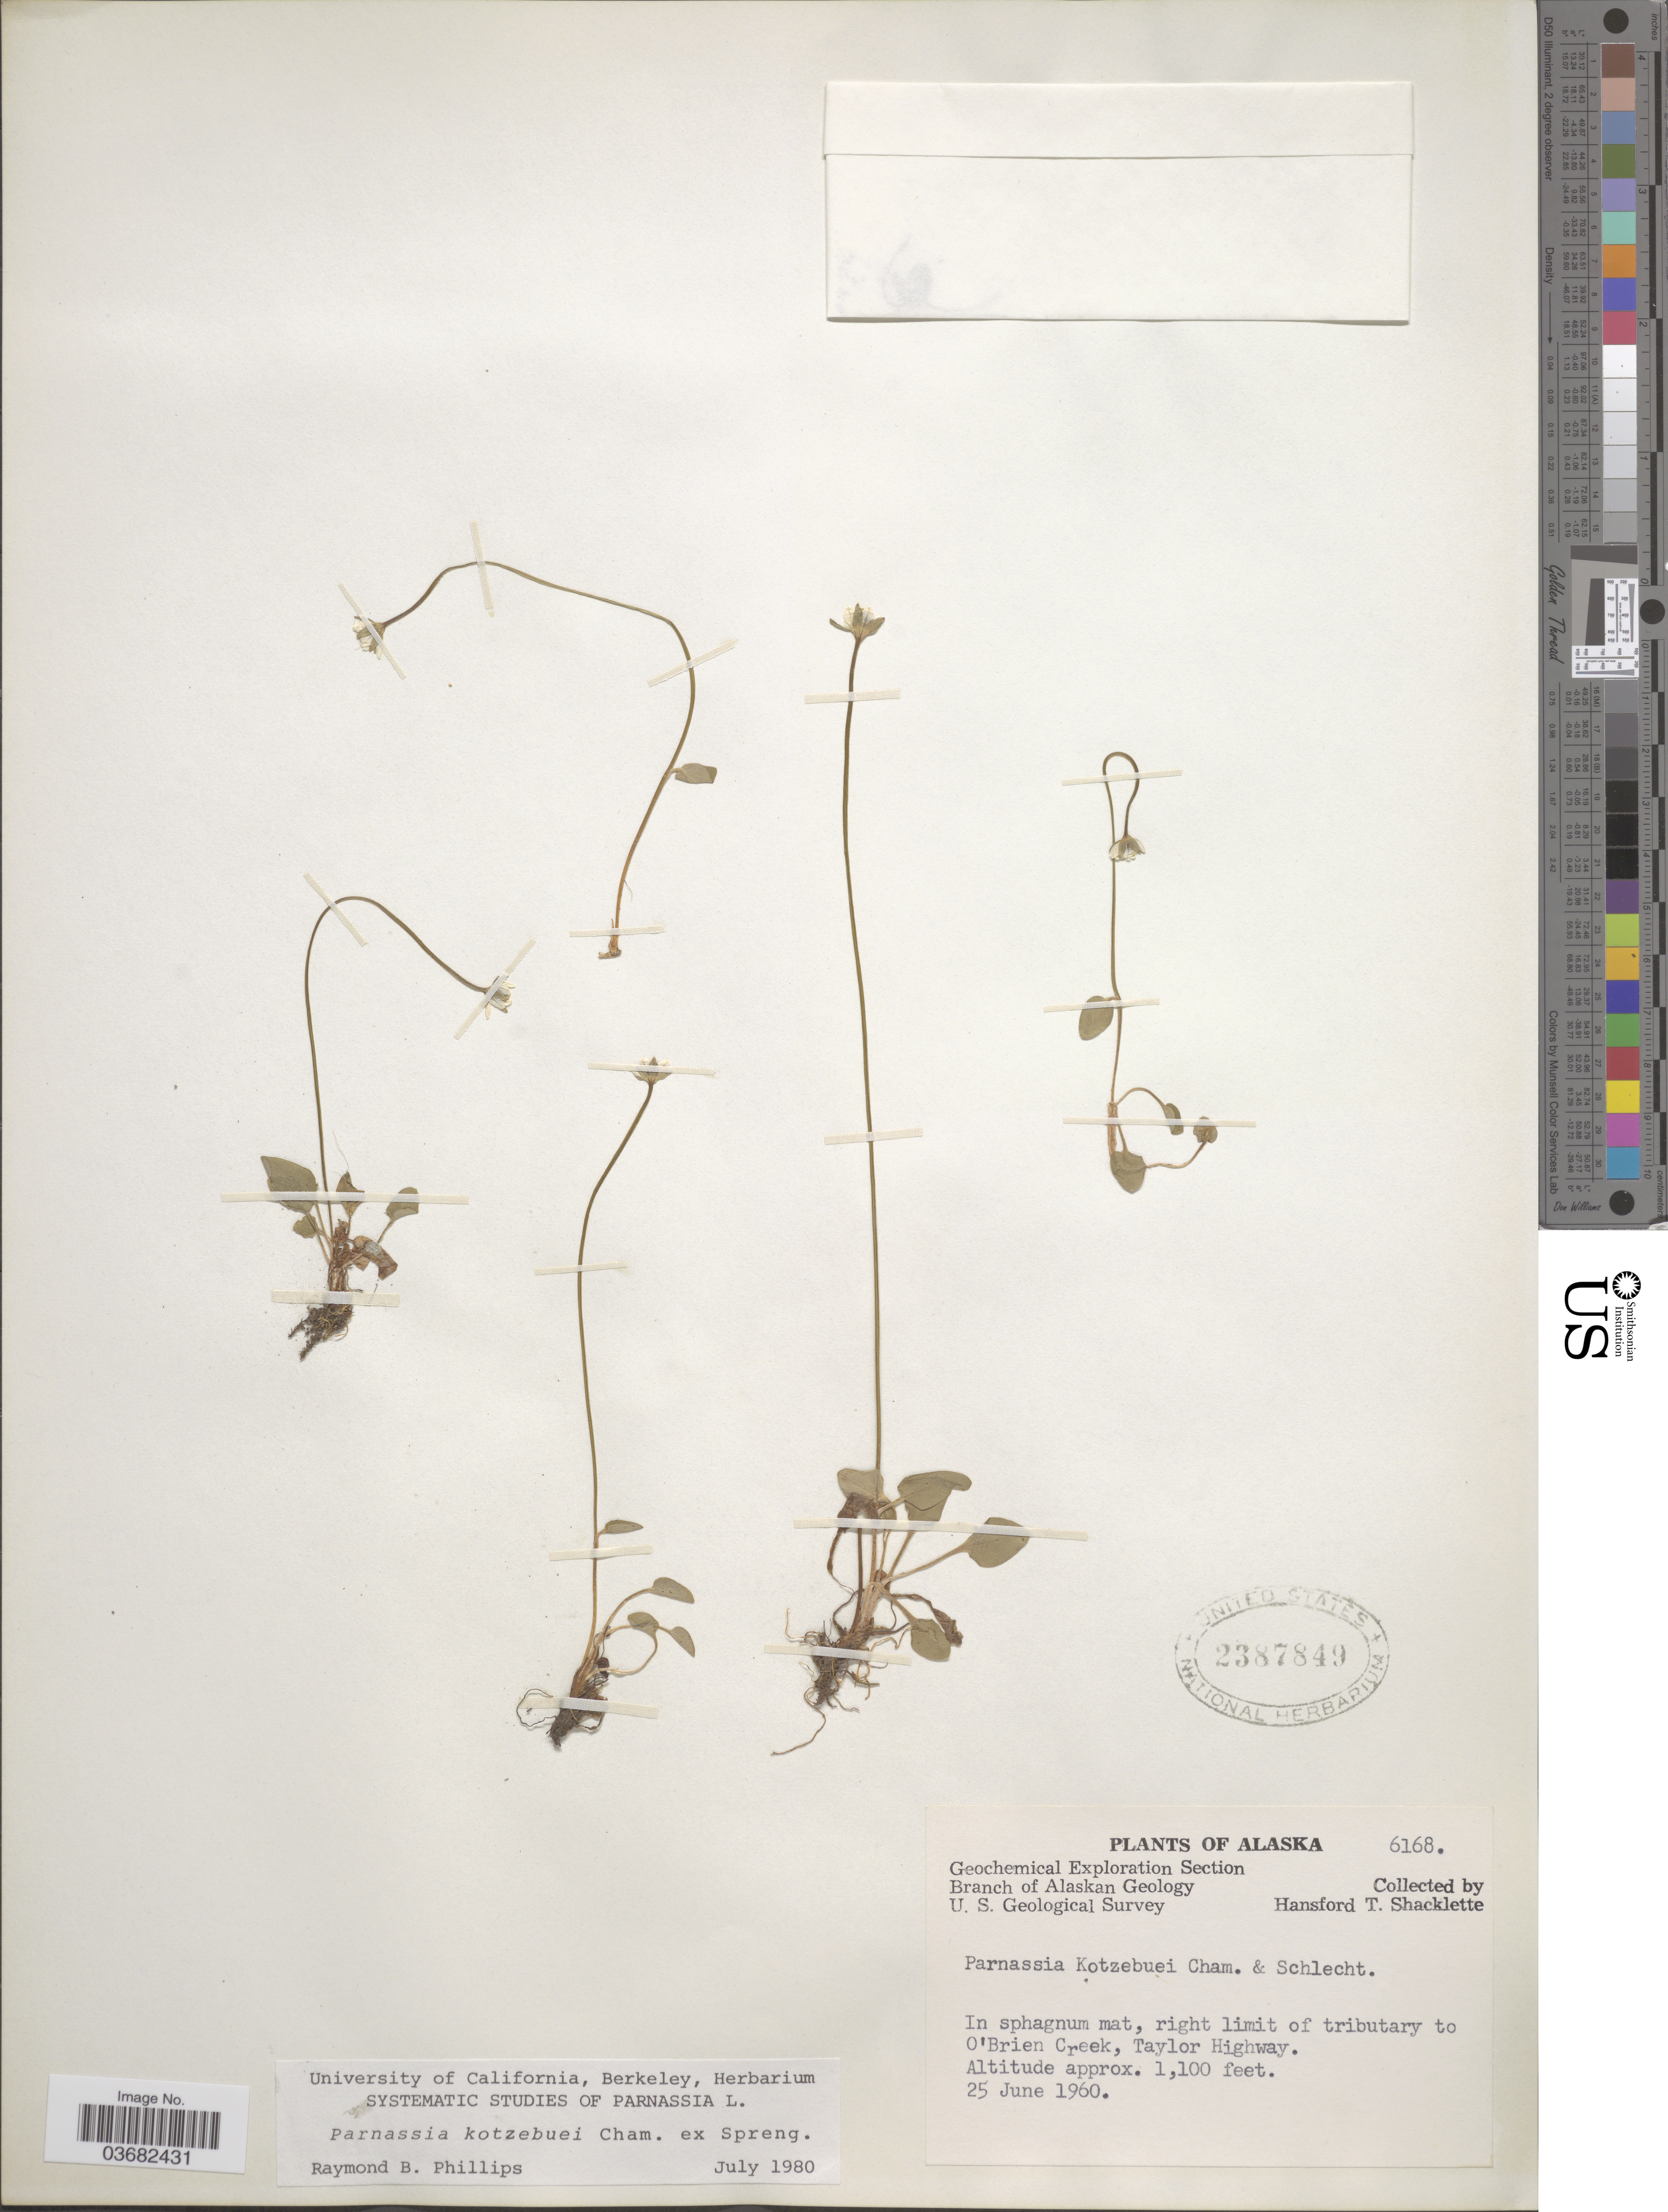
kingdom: Plantae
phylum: Tracheophyta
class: Magnoliopsida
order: Celastrales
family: Parnassiaceae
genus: Parnassia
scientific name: Parnassia kotzebuei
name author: Cham. ex Spreng.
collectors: H. Schacklette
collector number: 6168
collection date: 1960-06-25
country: United States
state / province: Alaska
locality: Geochemical Exploration Section. Branch of Alaskan Geology. U. S. Geological Survey. In sphagnum mat, right limit of tributary to O'Brien Creek, Taylor Highway.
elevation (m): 335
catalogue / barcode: US 2387849